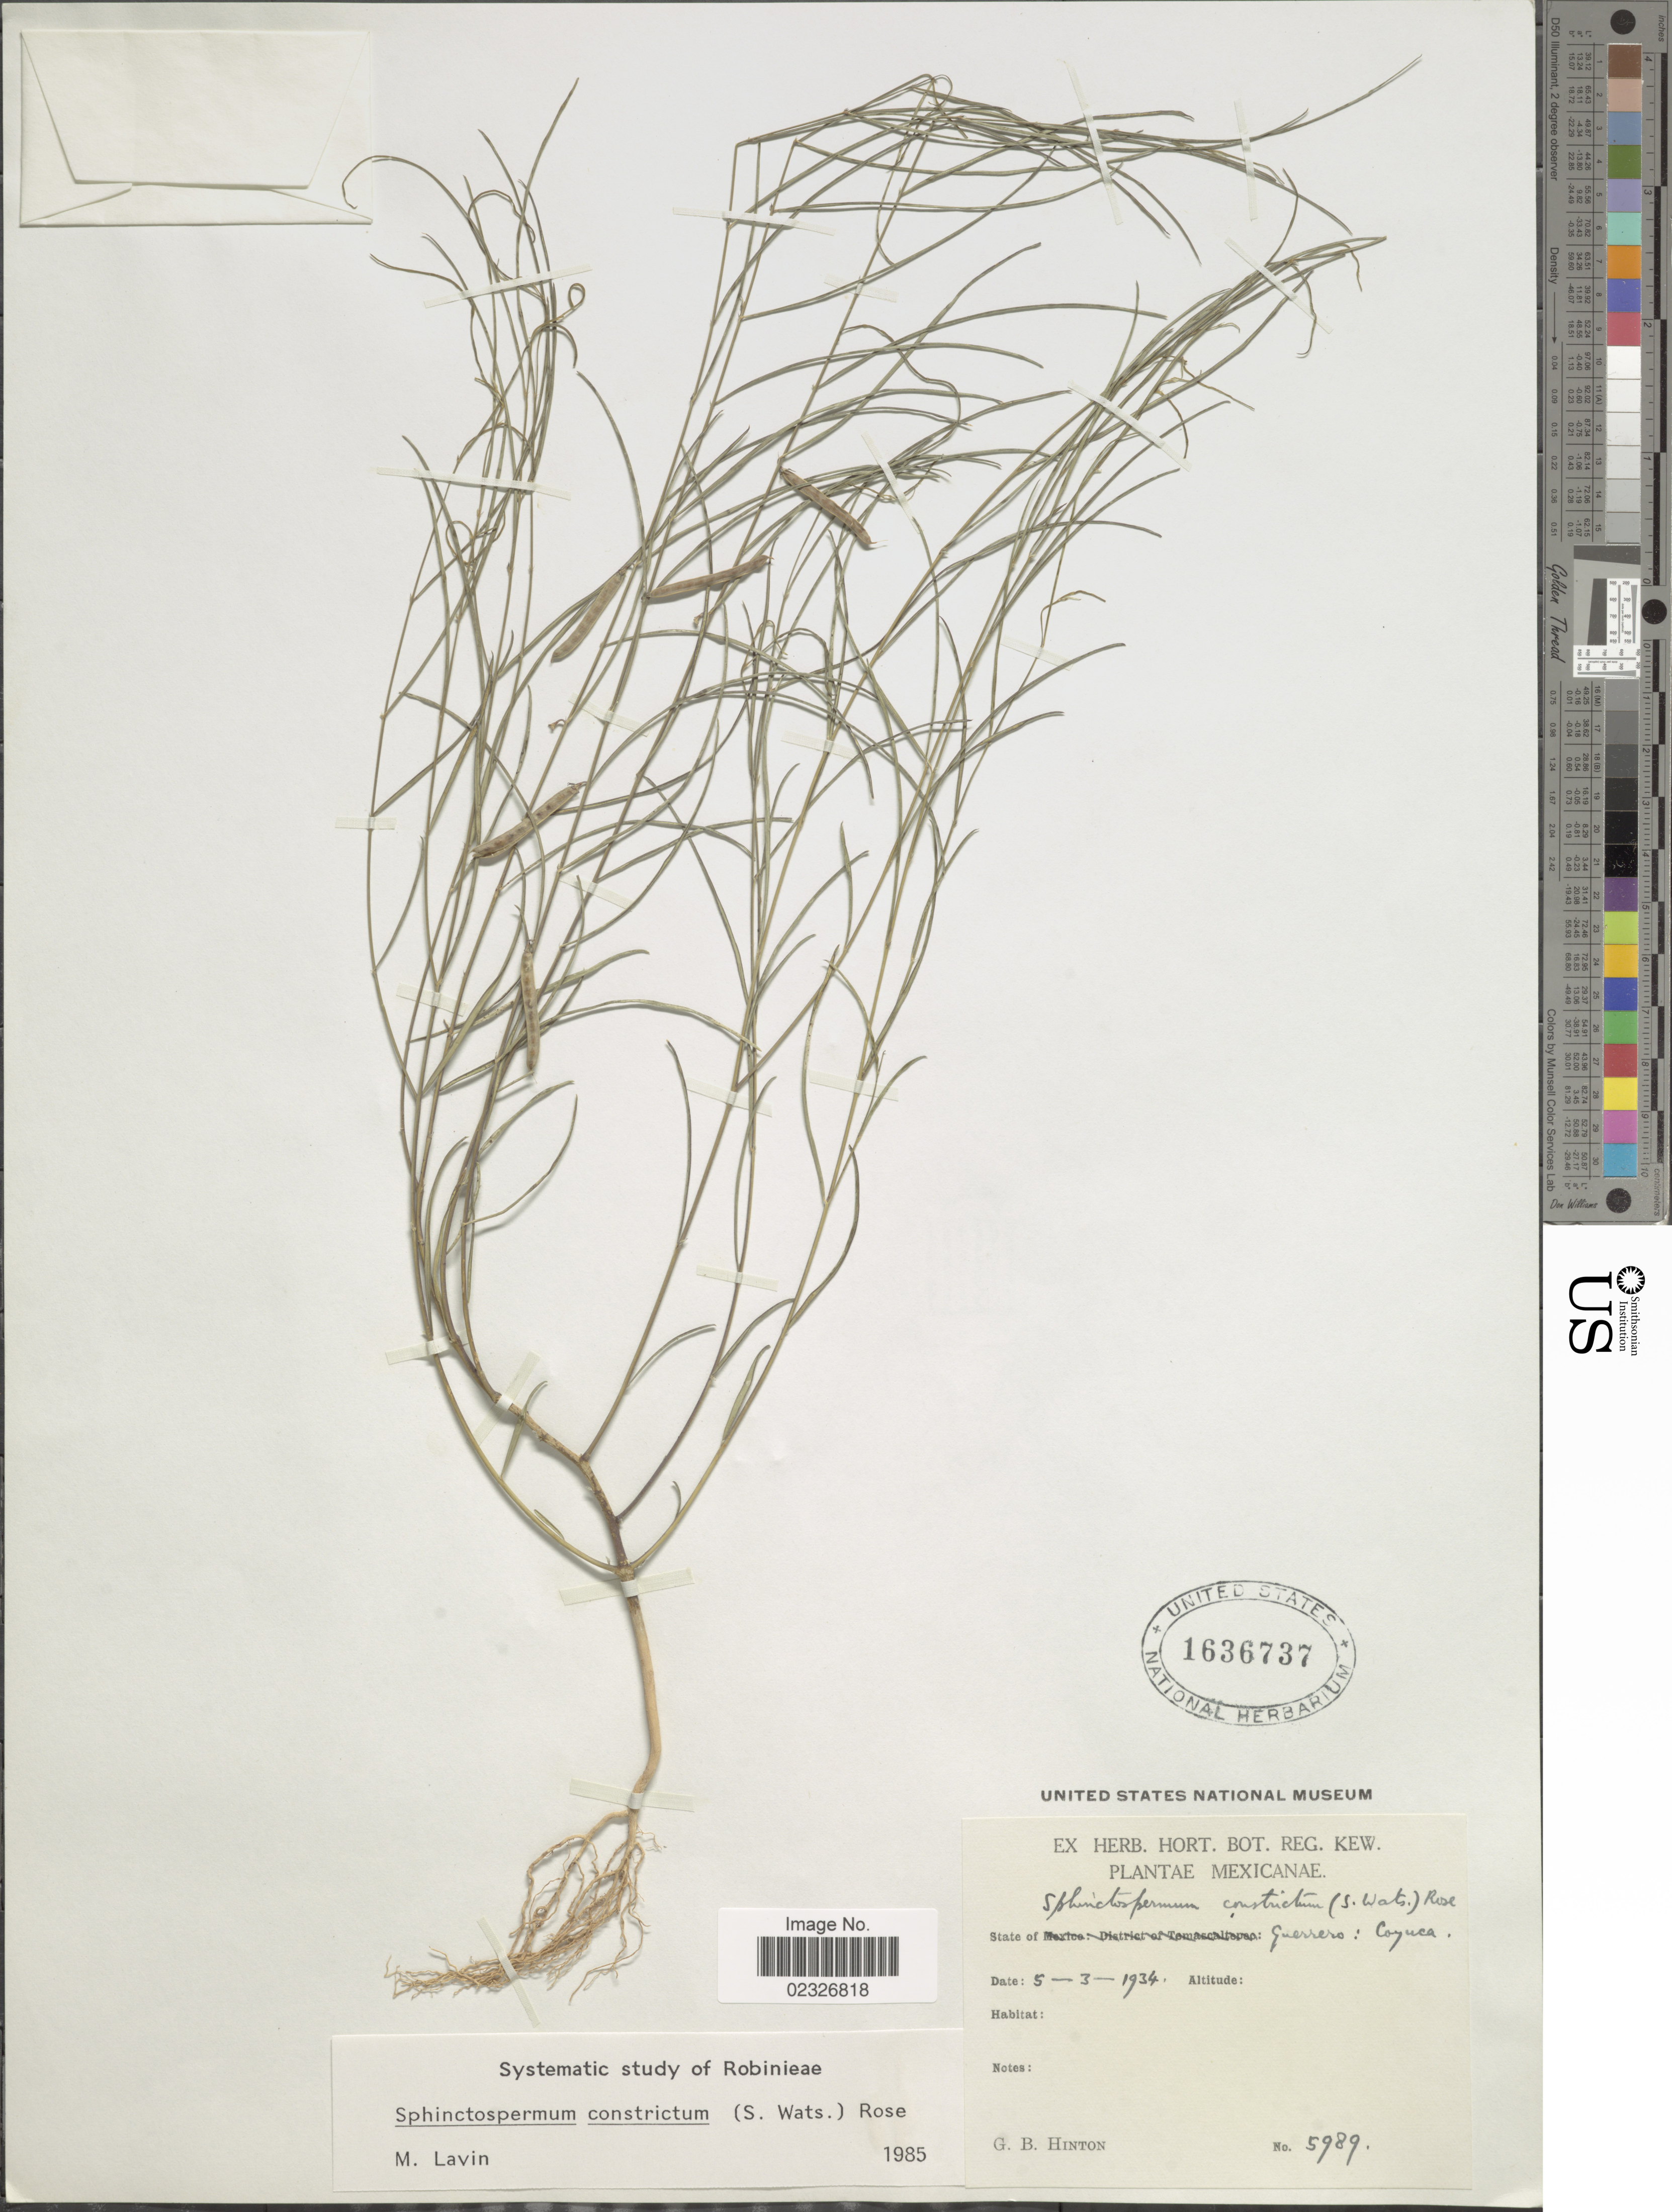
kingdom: Plantae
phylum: Tracheophyta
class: Magnoliopsida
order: Fabales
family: Fabaceae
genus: Sphinctospermum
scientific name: Sphinctospermum constrictum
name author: (S. Watson) Rose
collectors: G. B. Hinton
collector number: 5989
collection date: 1934-03-05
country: Mexico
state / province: Guerrero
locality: State of Guerrero: Coyuca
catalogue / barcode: US 1636737